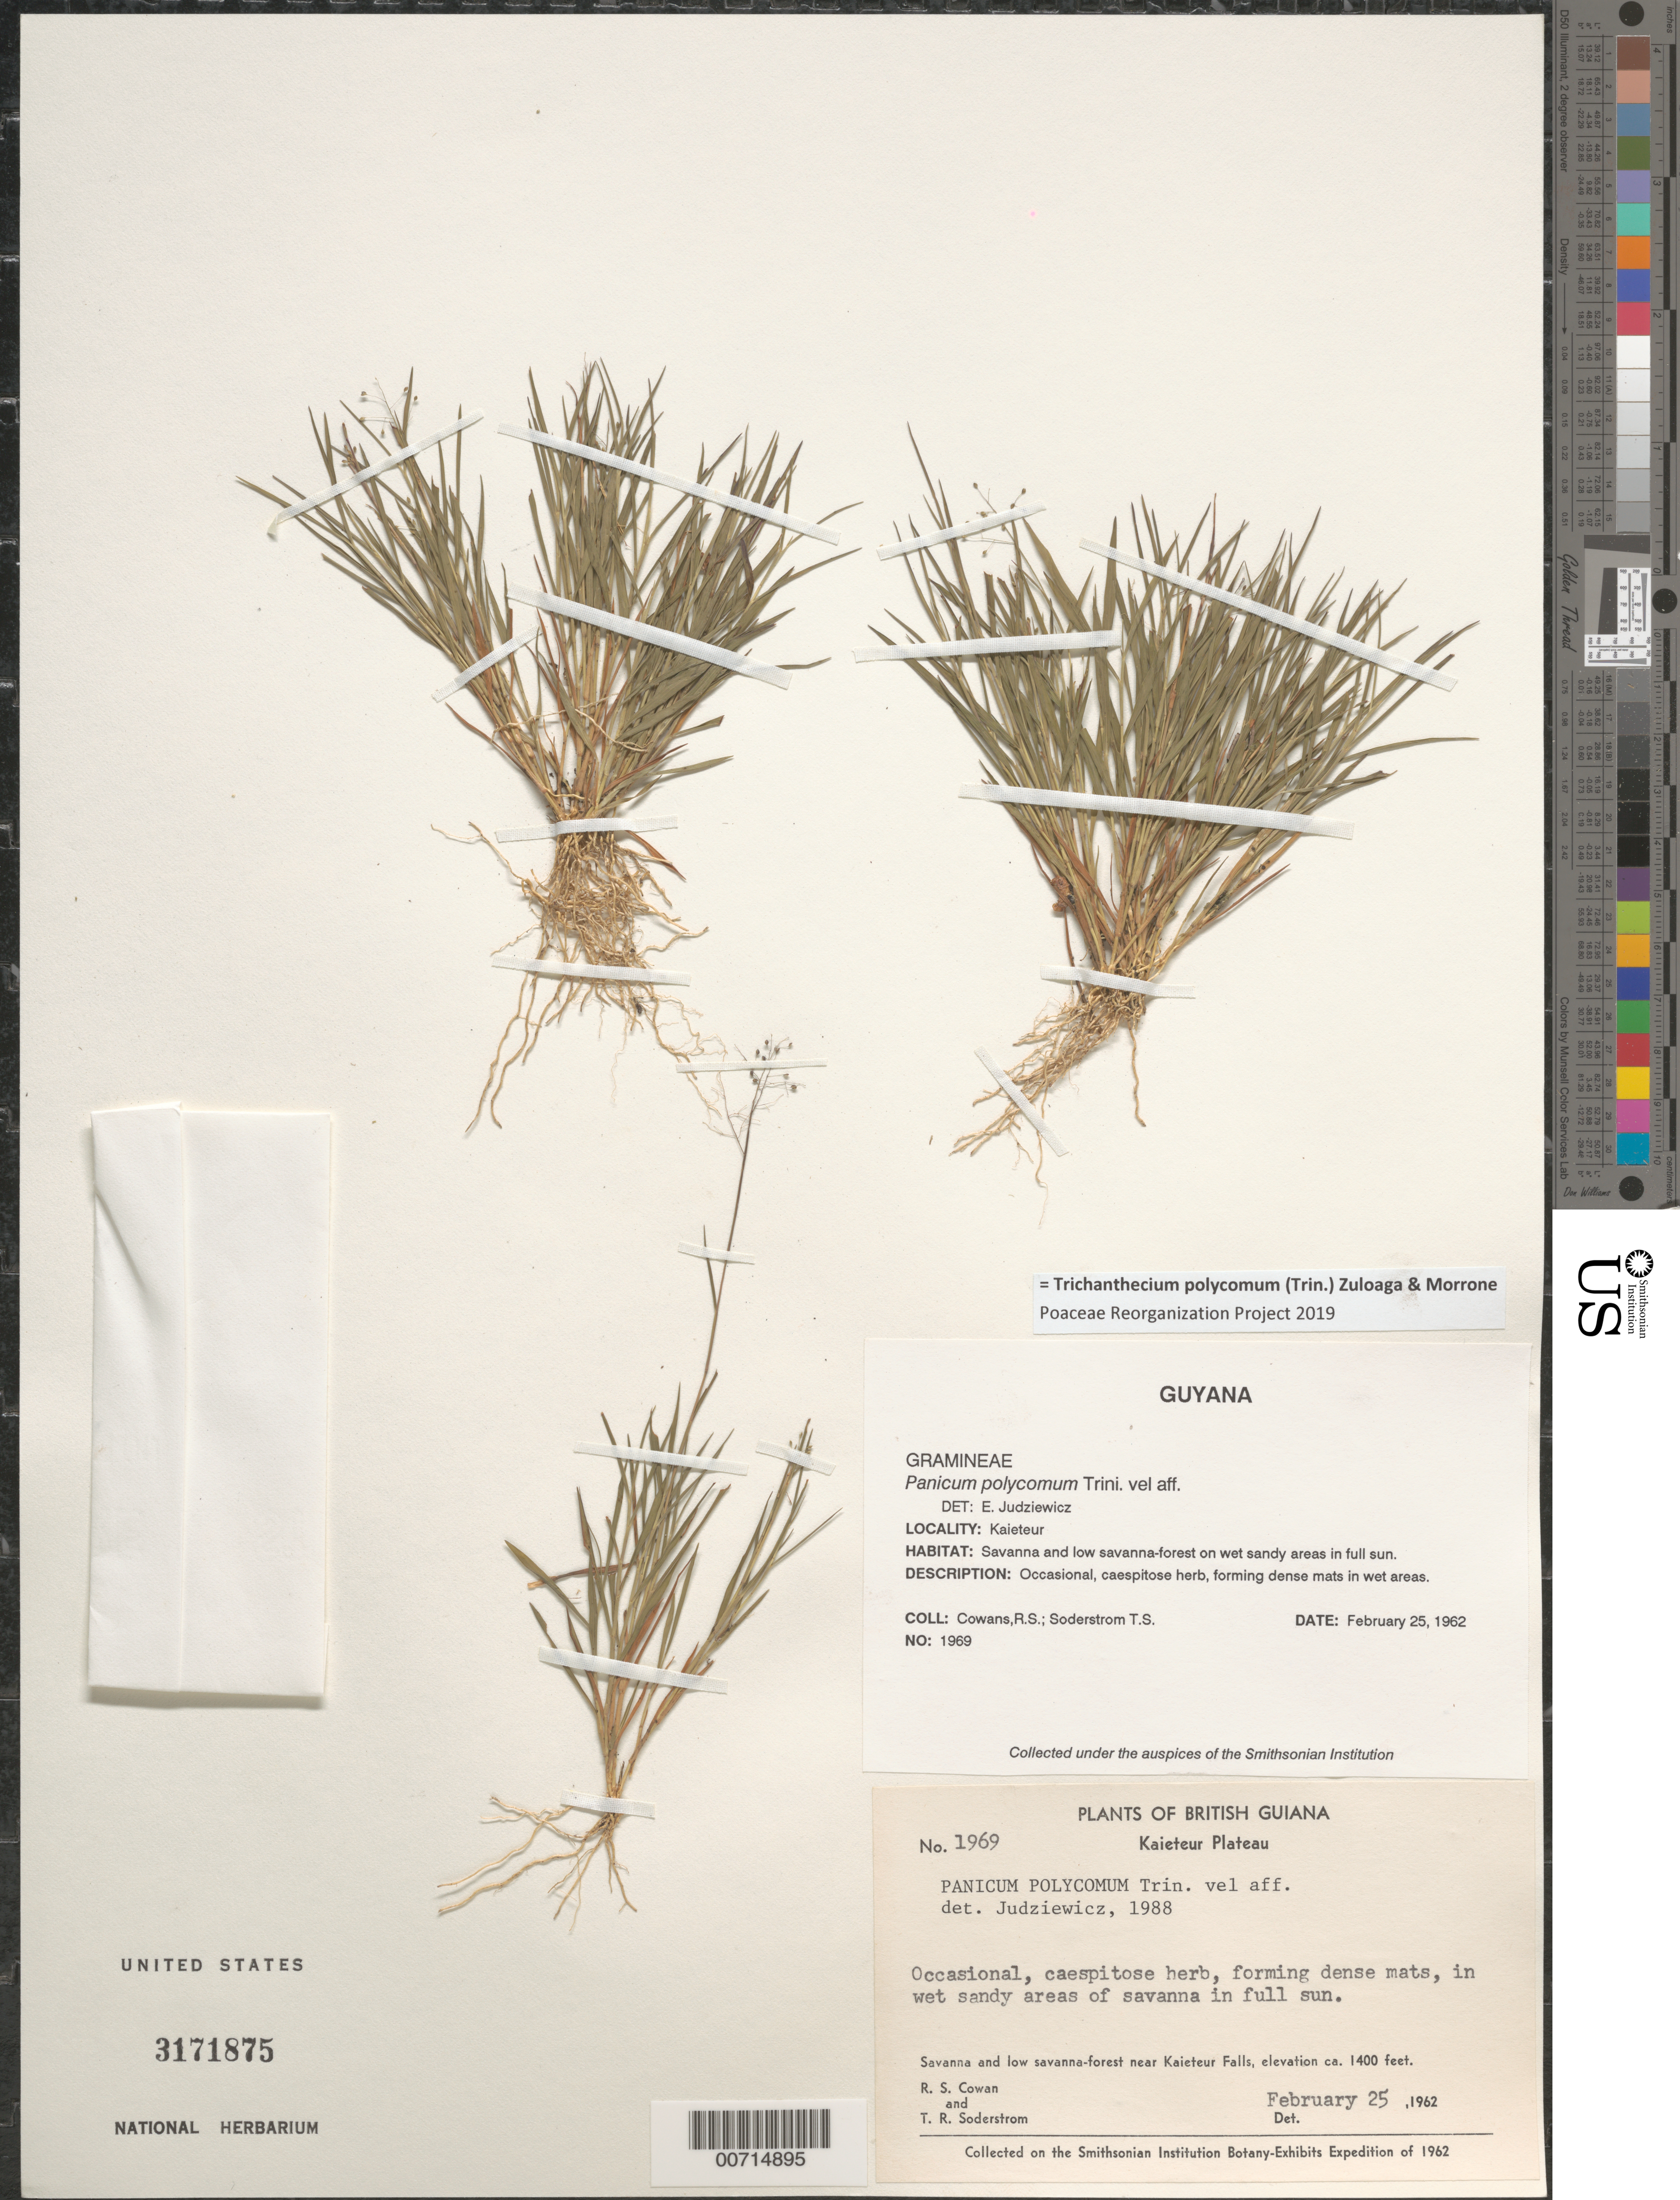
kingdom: Plantae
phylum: Tracheophyta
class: Liliopsida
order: Poales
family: Poaceae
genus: Trichanthecium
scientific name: Trichanthecium polycomum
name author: (Trin.) Zuloaga & Morrone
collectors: R. S. Cowan & T. R. Soderstrom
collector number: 1969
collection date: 1962-02-25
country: Guyana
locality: British Guiana. Kaieteur Plateau. Savanna and low savanna-forest near Kaieteur Falls. The Smithsonian Institution Botany-Exhibits Expedition of 1962.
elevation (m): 427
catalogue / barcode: US 3171875